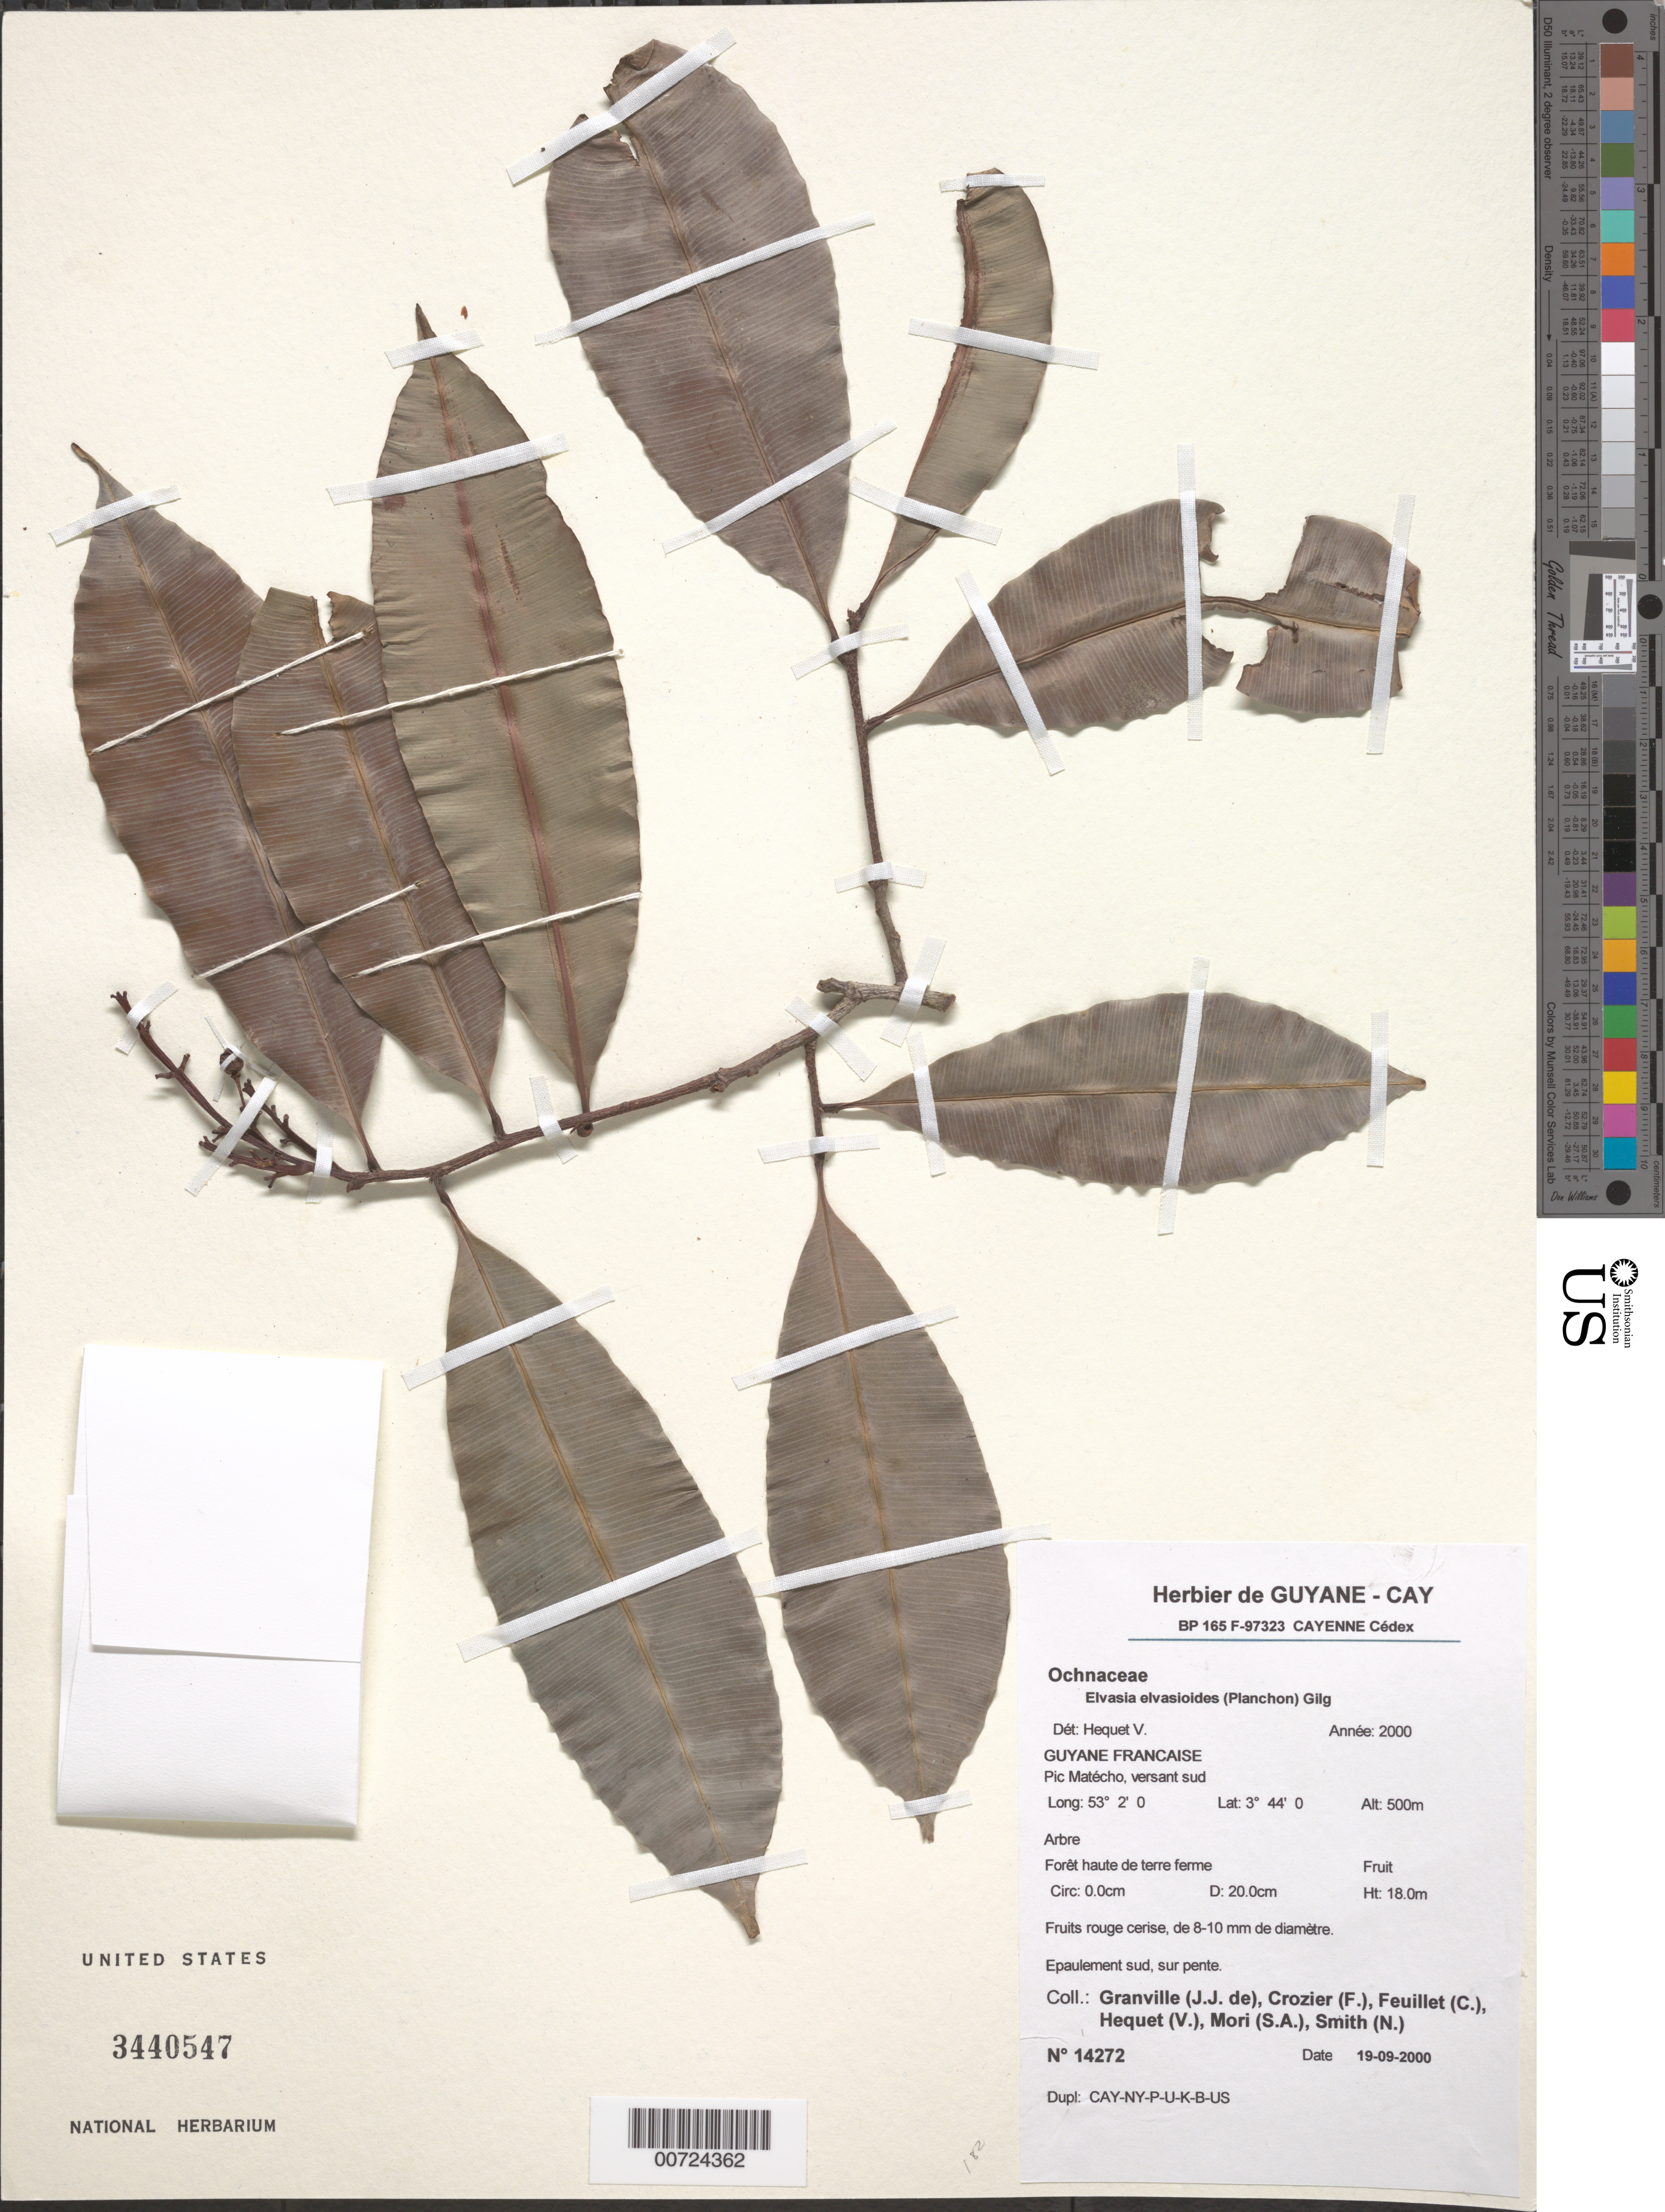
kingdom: Plantae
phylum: Tracheophyta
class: Magnoliopsida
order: Malpighiales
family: Ochnaceae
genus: Elvasia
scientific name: Elvasia elvasioides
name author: Gilg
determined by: Hequet, V.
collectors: J.-J. de Granville, F. Crozier, C. Feuillet, V. Hequet, S. Mori & N. Smith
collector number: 14272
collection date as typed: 19-Sep-00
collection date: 2000-09-19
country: French Guiana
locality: Pic Matécho, versant sud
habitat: High forest on terra firma; southern shoulder on slope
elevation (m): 500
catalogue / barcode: US 3440547